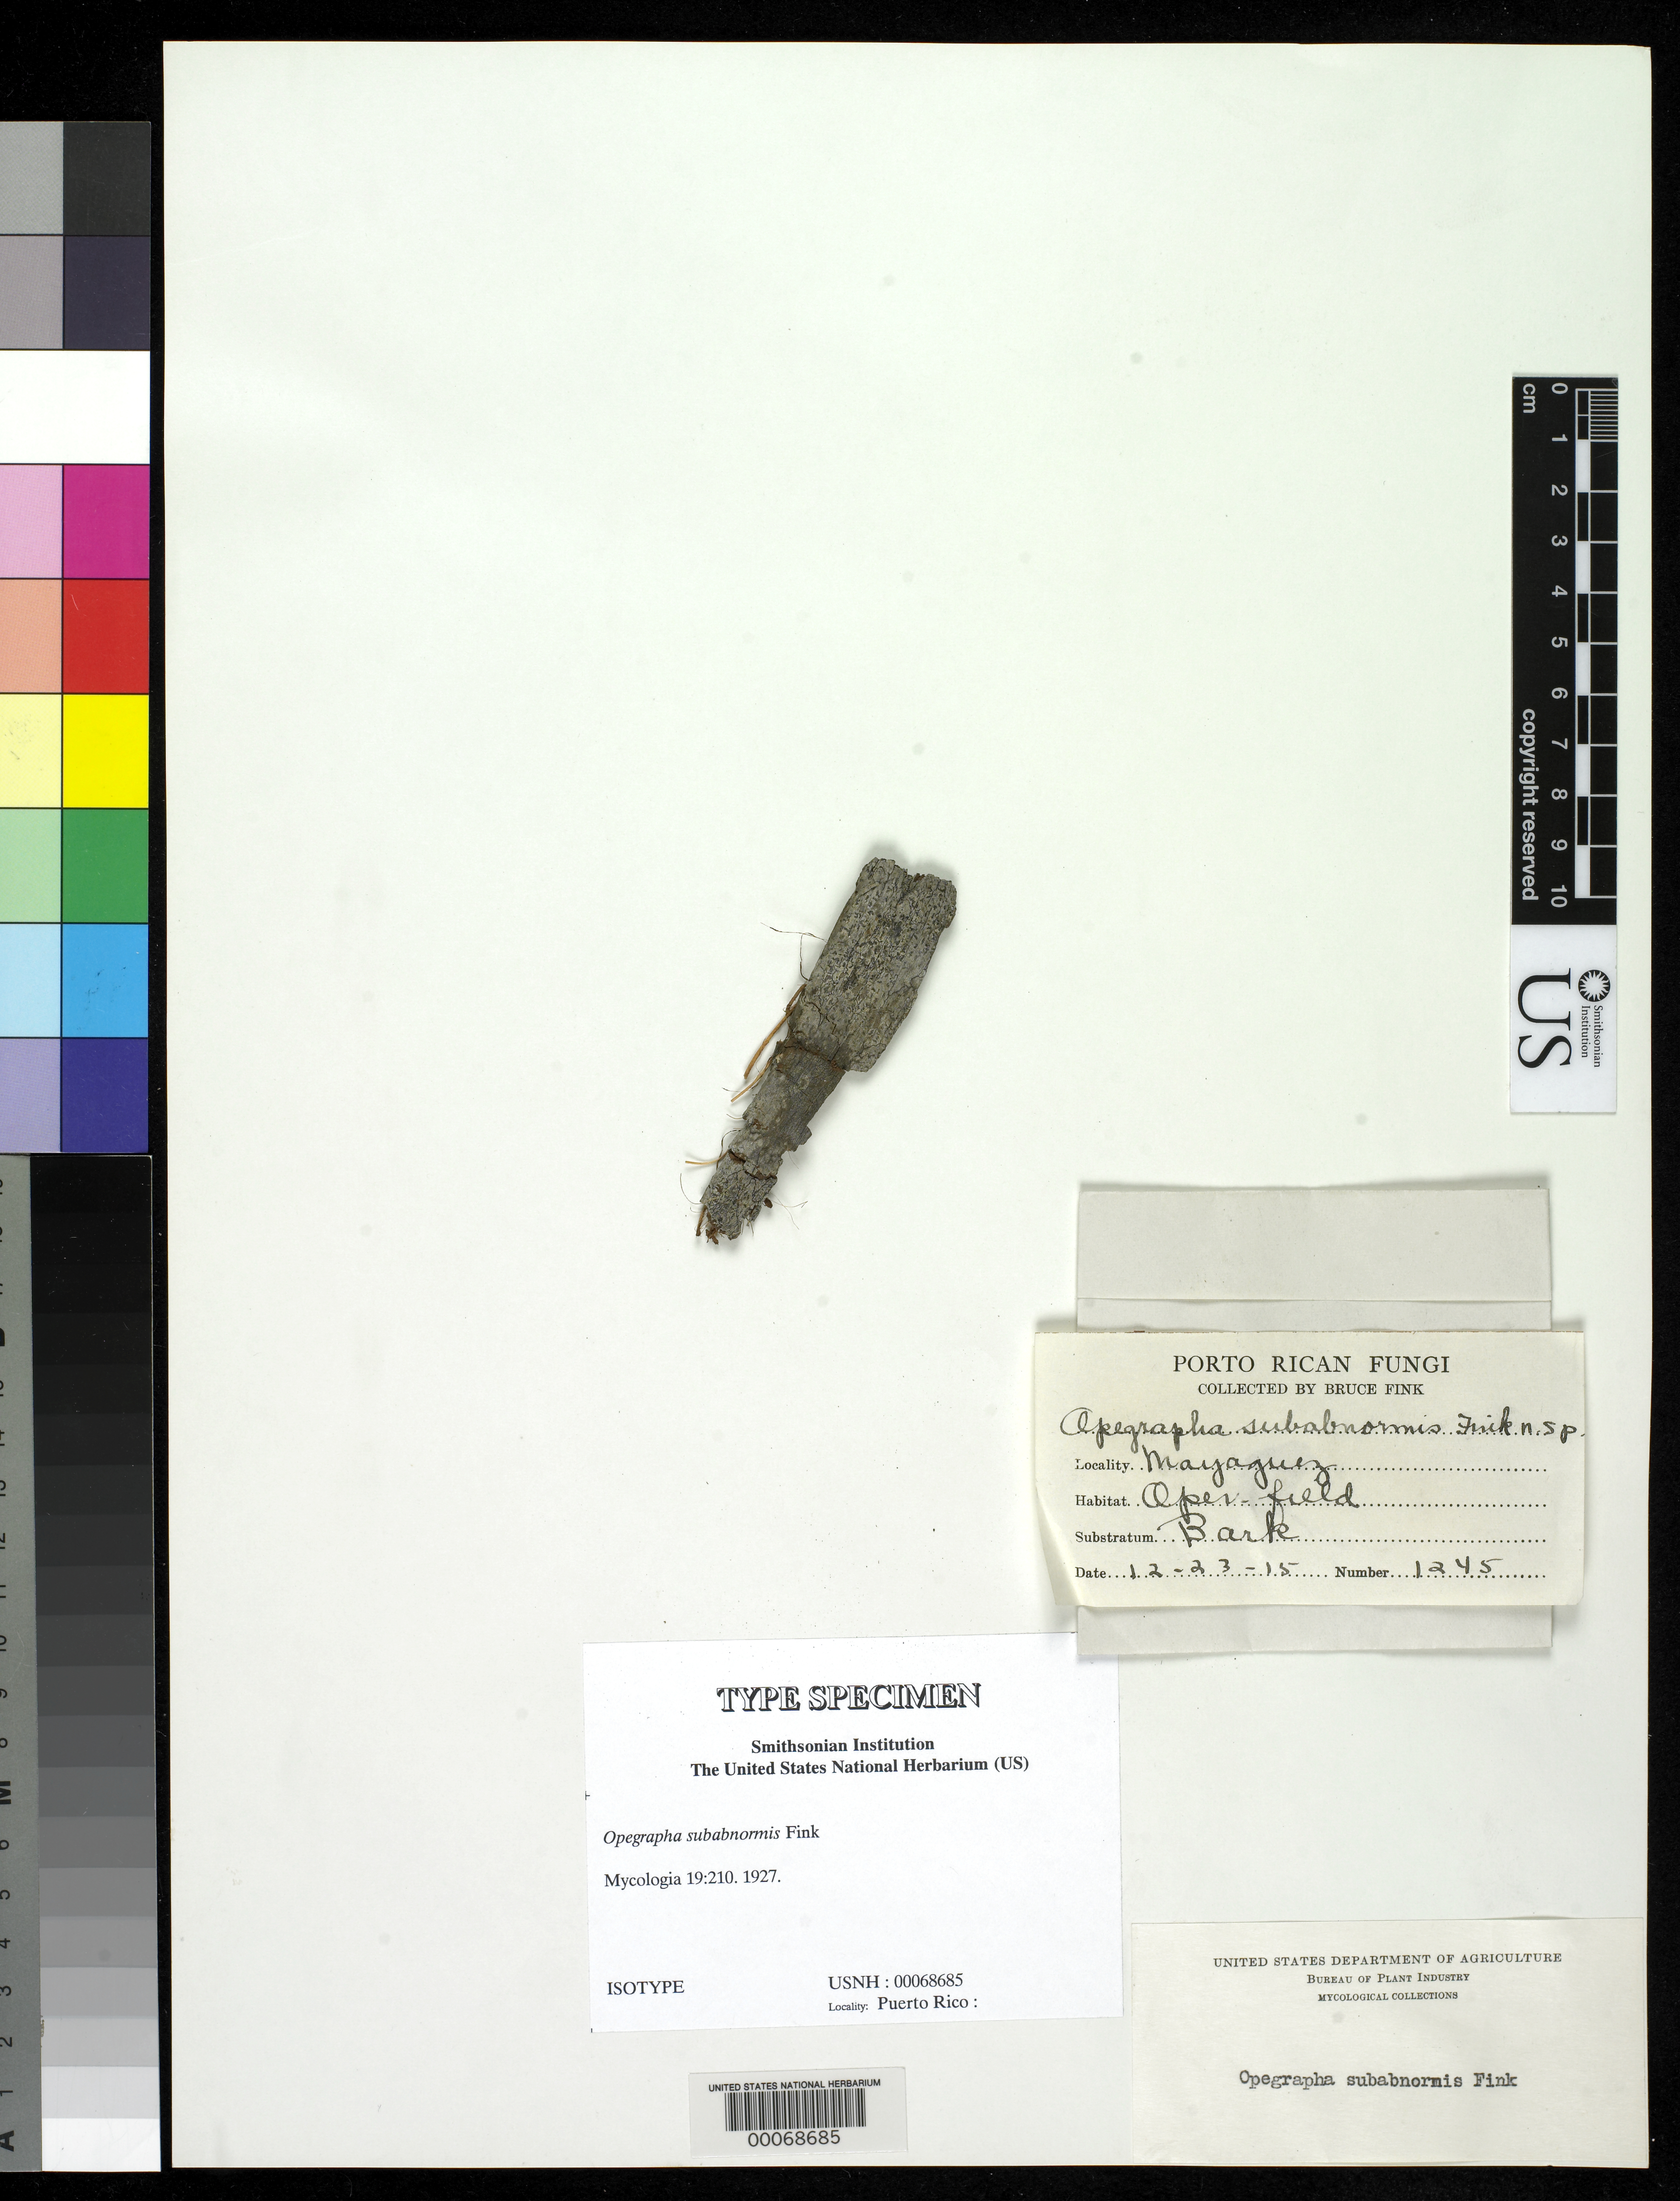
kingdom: Fungi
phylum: Ascomycota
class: Arthoniomycetes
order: Arthoniales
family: Opegraphaceae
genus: Opegrapha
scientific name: Opegrapha subabnormis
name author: Fink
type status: Isotype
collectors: B. Fink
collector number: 1245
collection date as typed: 23 Dec 1915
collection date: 1915-12-23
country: Puerto Rico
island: Greater Antilles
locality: Near Mayaguez.